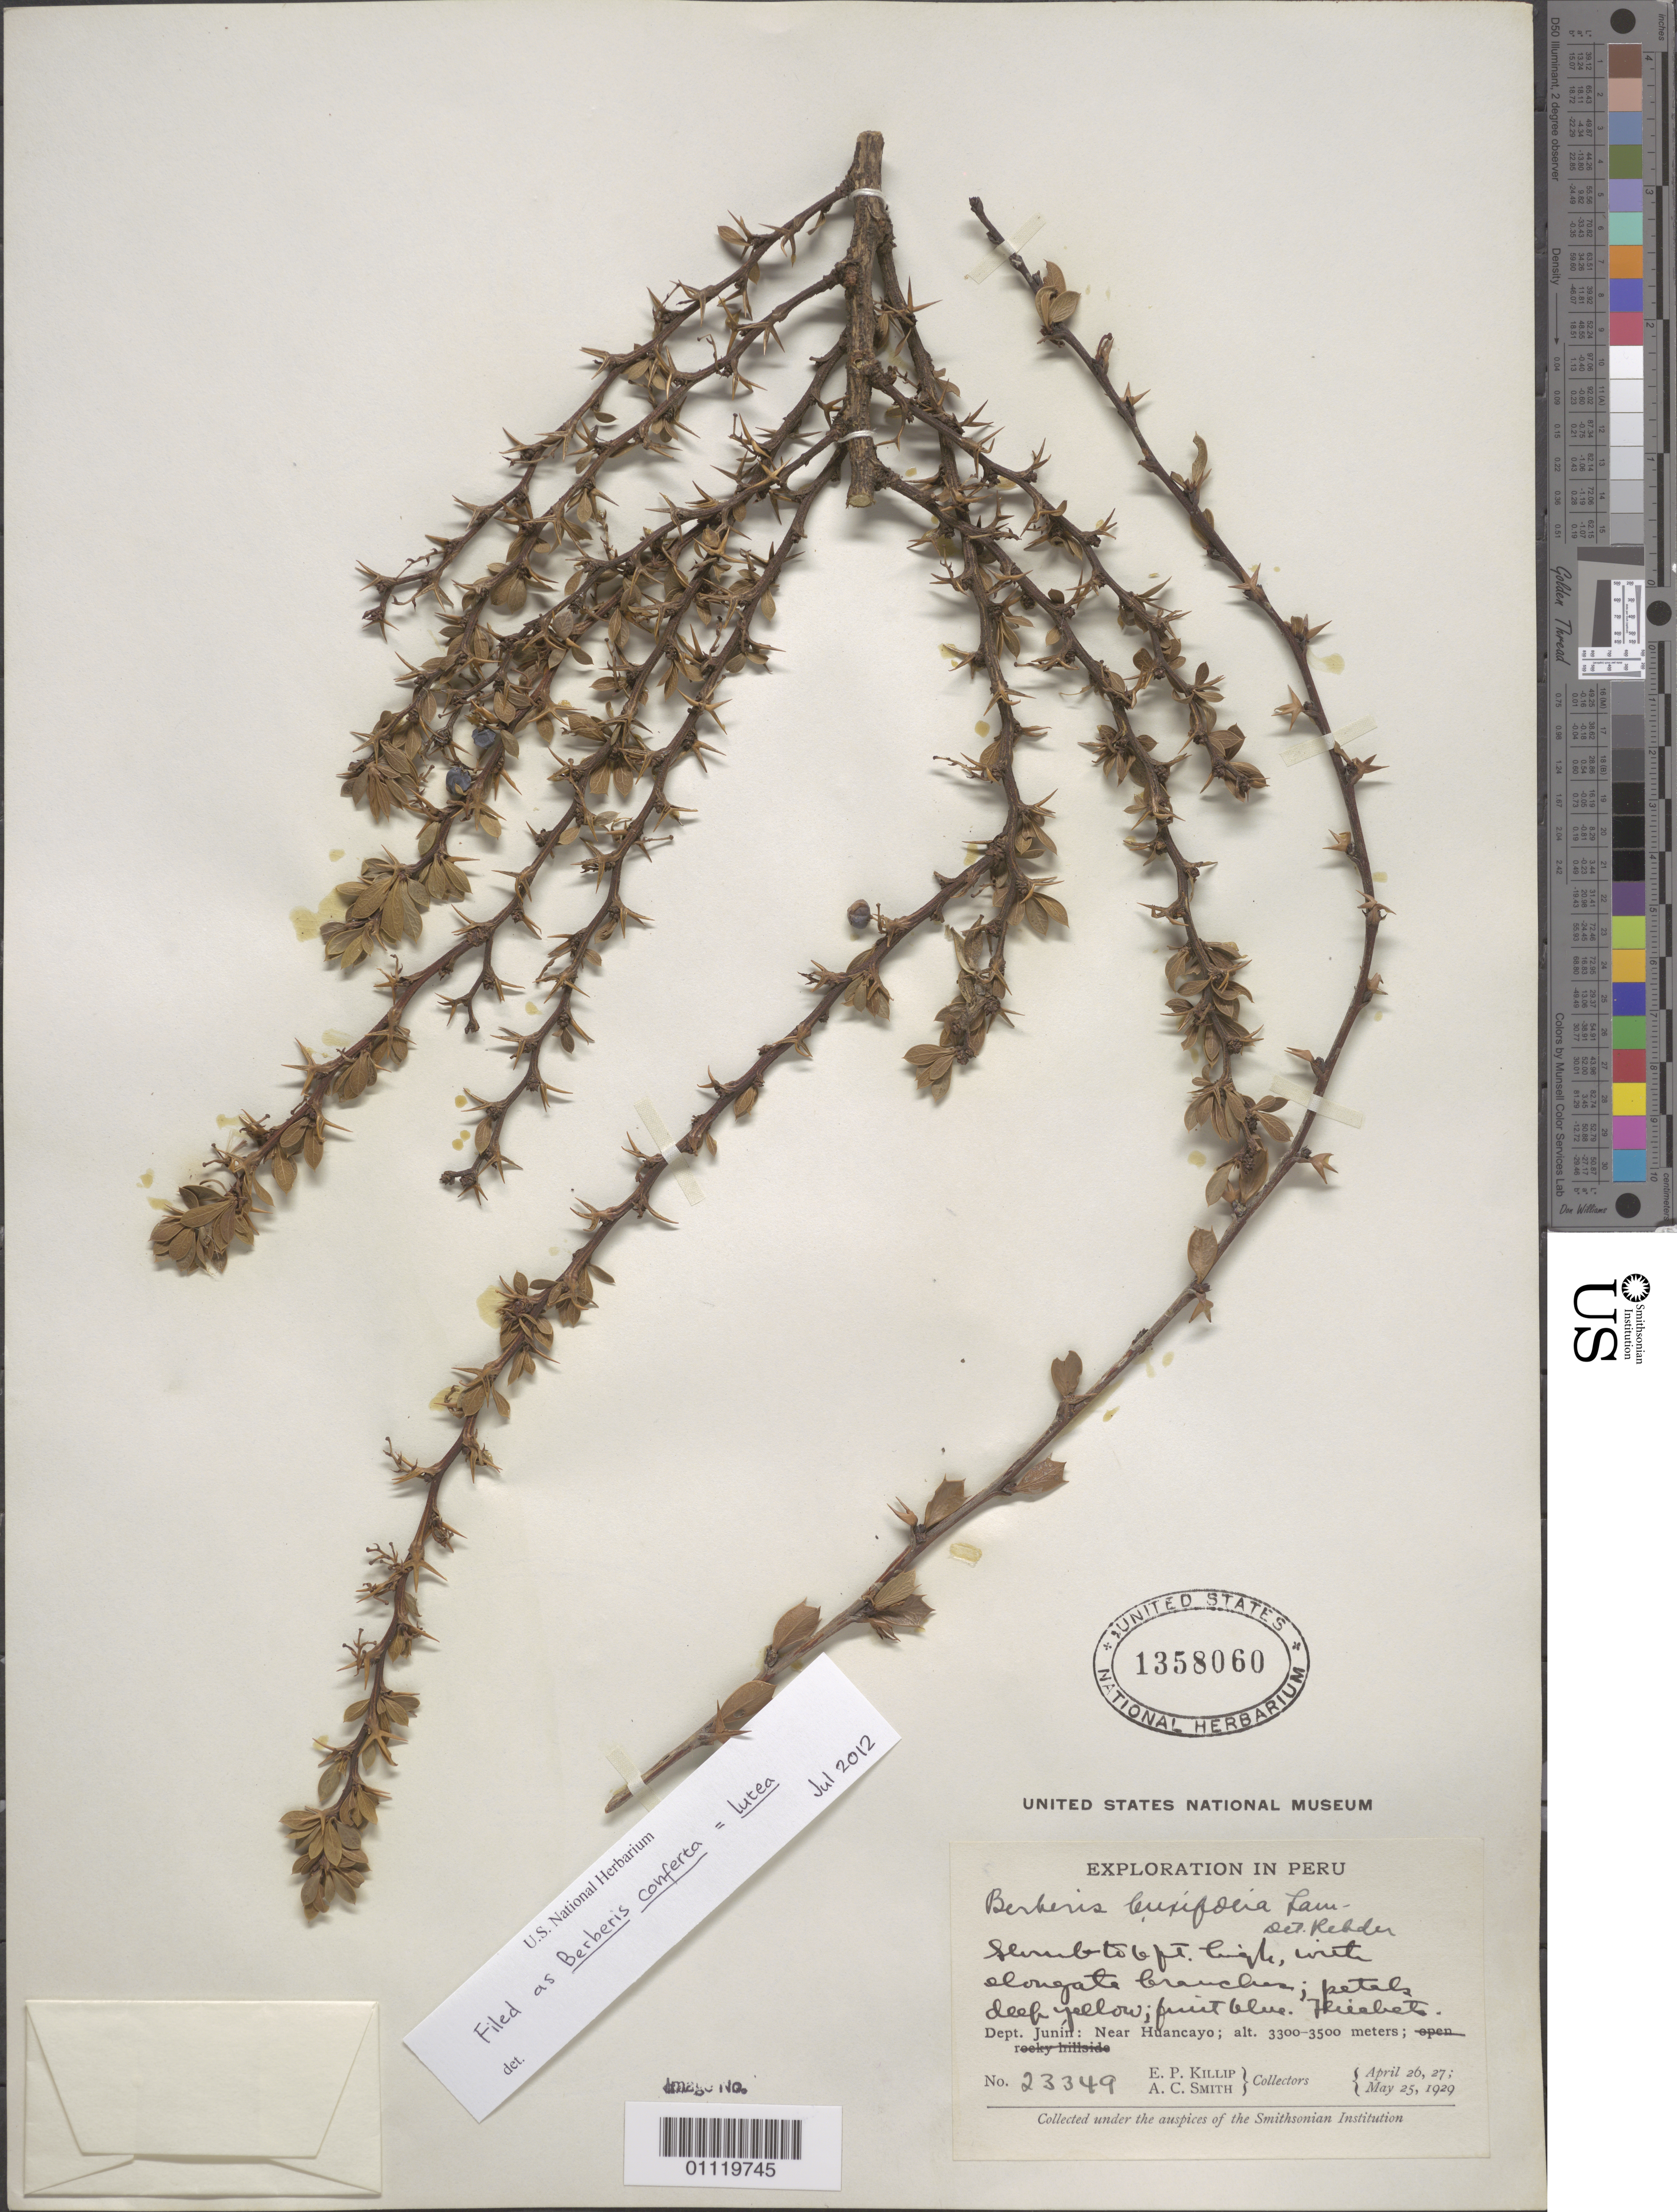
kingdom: Plantae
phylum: Tracheophyta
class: Magnoliopsida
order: Ranunculales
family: Berberidaceae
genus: Berberis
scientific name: Berberis sp.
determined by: Strong, Mark T., (BOT), Smithsonian Institution - National Museum of Natural History (UNITED STATES)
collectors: E. P. Killip & A. C. Smith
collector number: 23349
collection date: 1927-04-26/1929-05-25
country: Peru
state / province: Junín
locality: Near Huancayo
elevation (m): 3300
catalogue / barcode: US 1358060